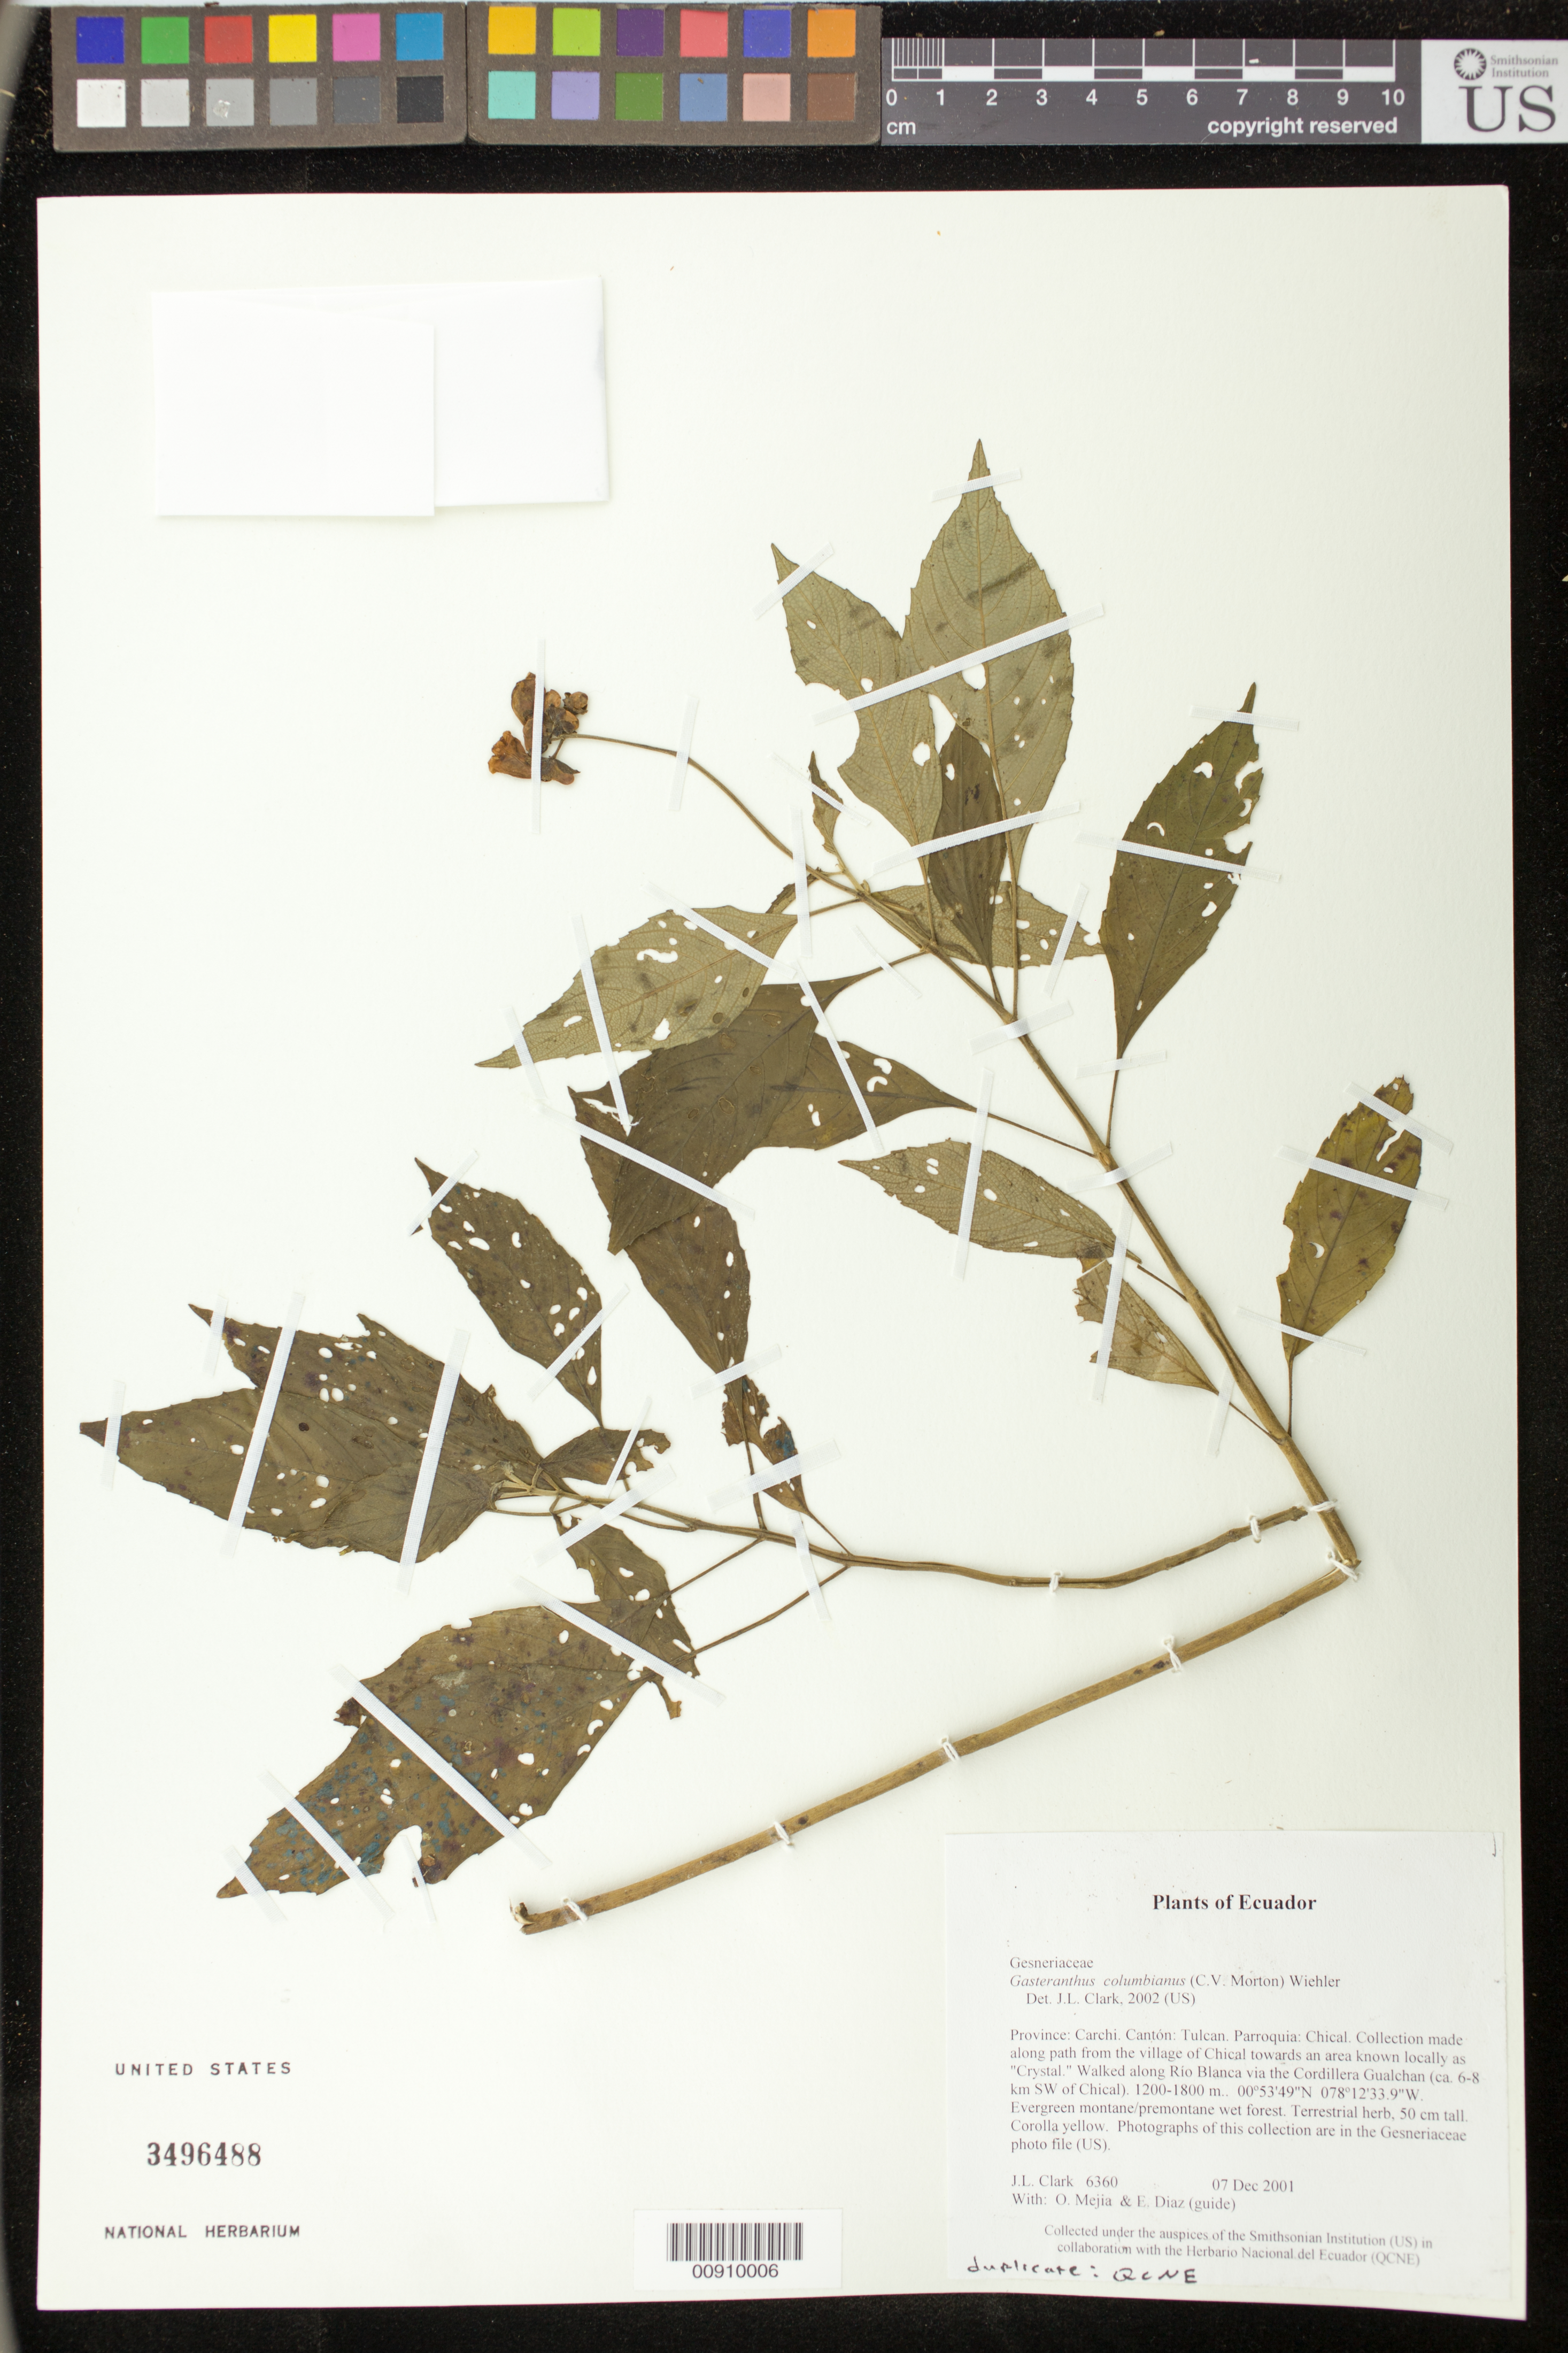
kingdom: Plantae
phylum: Tracheophyta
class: Magnoliopsida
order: Lamiales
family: Gesneriaceae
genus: Gasteranthus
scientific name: Gasteranthus columbianus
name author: (C.V. Morton) Wiehler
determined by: Clark, J. L., (SEL), The Marie Selby Botanical Garden (UNITED STATES)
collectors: J. L. Clark, O. Mejia & E. Diaz (guide)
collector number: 6360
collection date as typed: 07 Dec 2001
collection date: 2001-12-07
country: Ecuador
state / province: Carchi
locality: Tulcan. Parroquia: Chical. Collection made along path from the village of Chical towards an area known locally as "Crystal." Walked along Río Blanca via the Cordillera Gualchan (ca. 6-8 km SW of Chical).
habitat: Evergreen montane/premontane wet forest.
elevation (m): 1200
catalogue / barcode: US 3496488